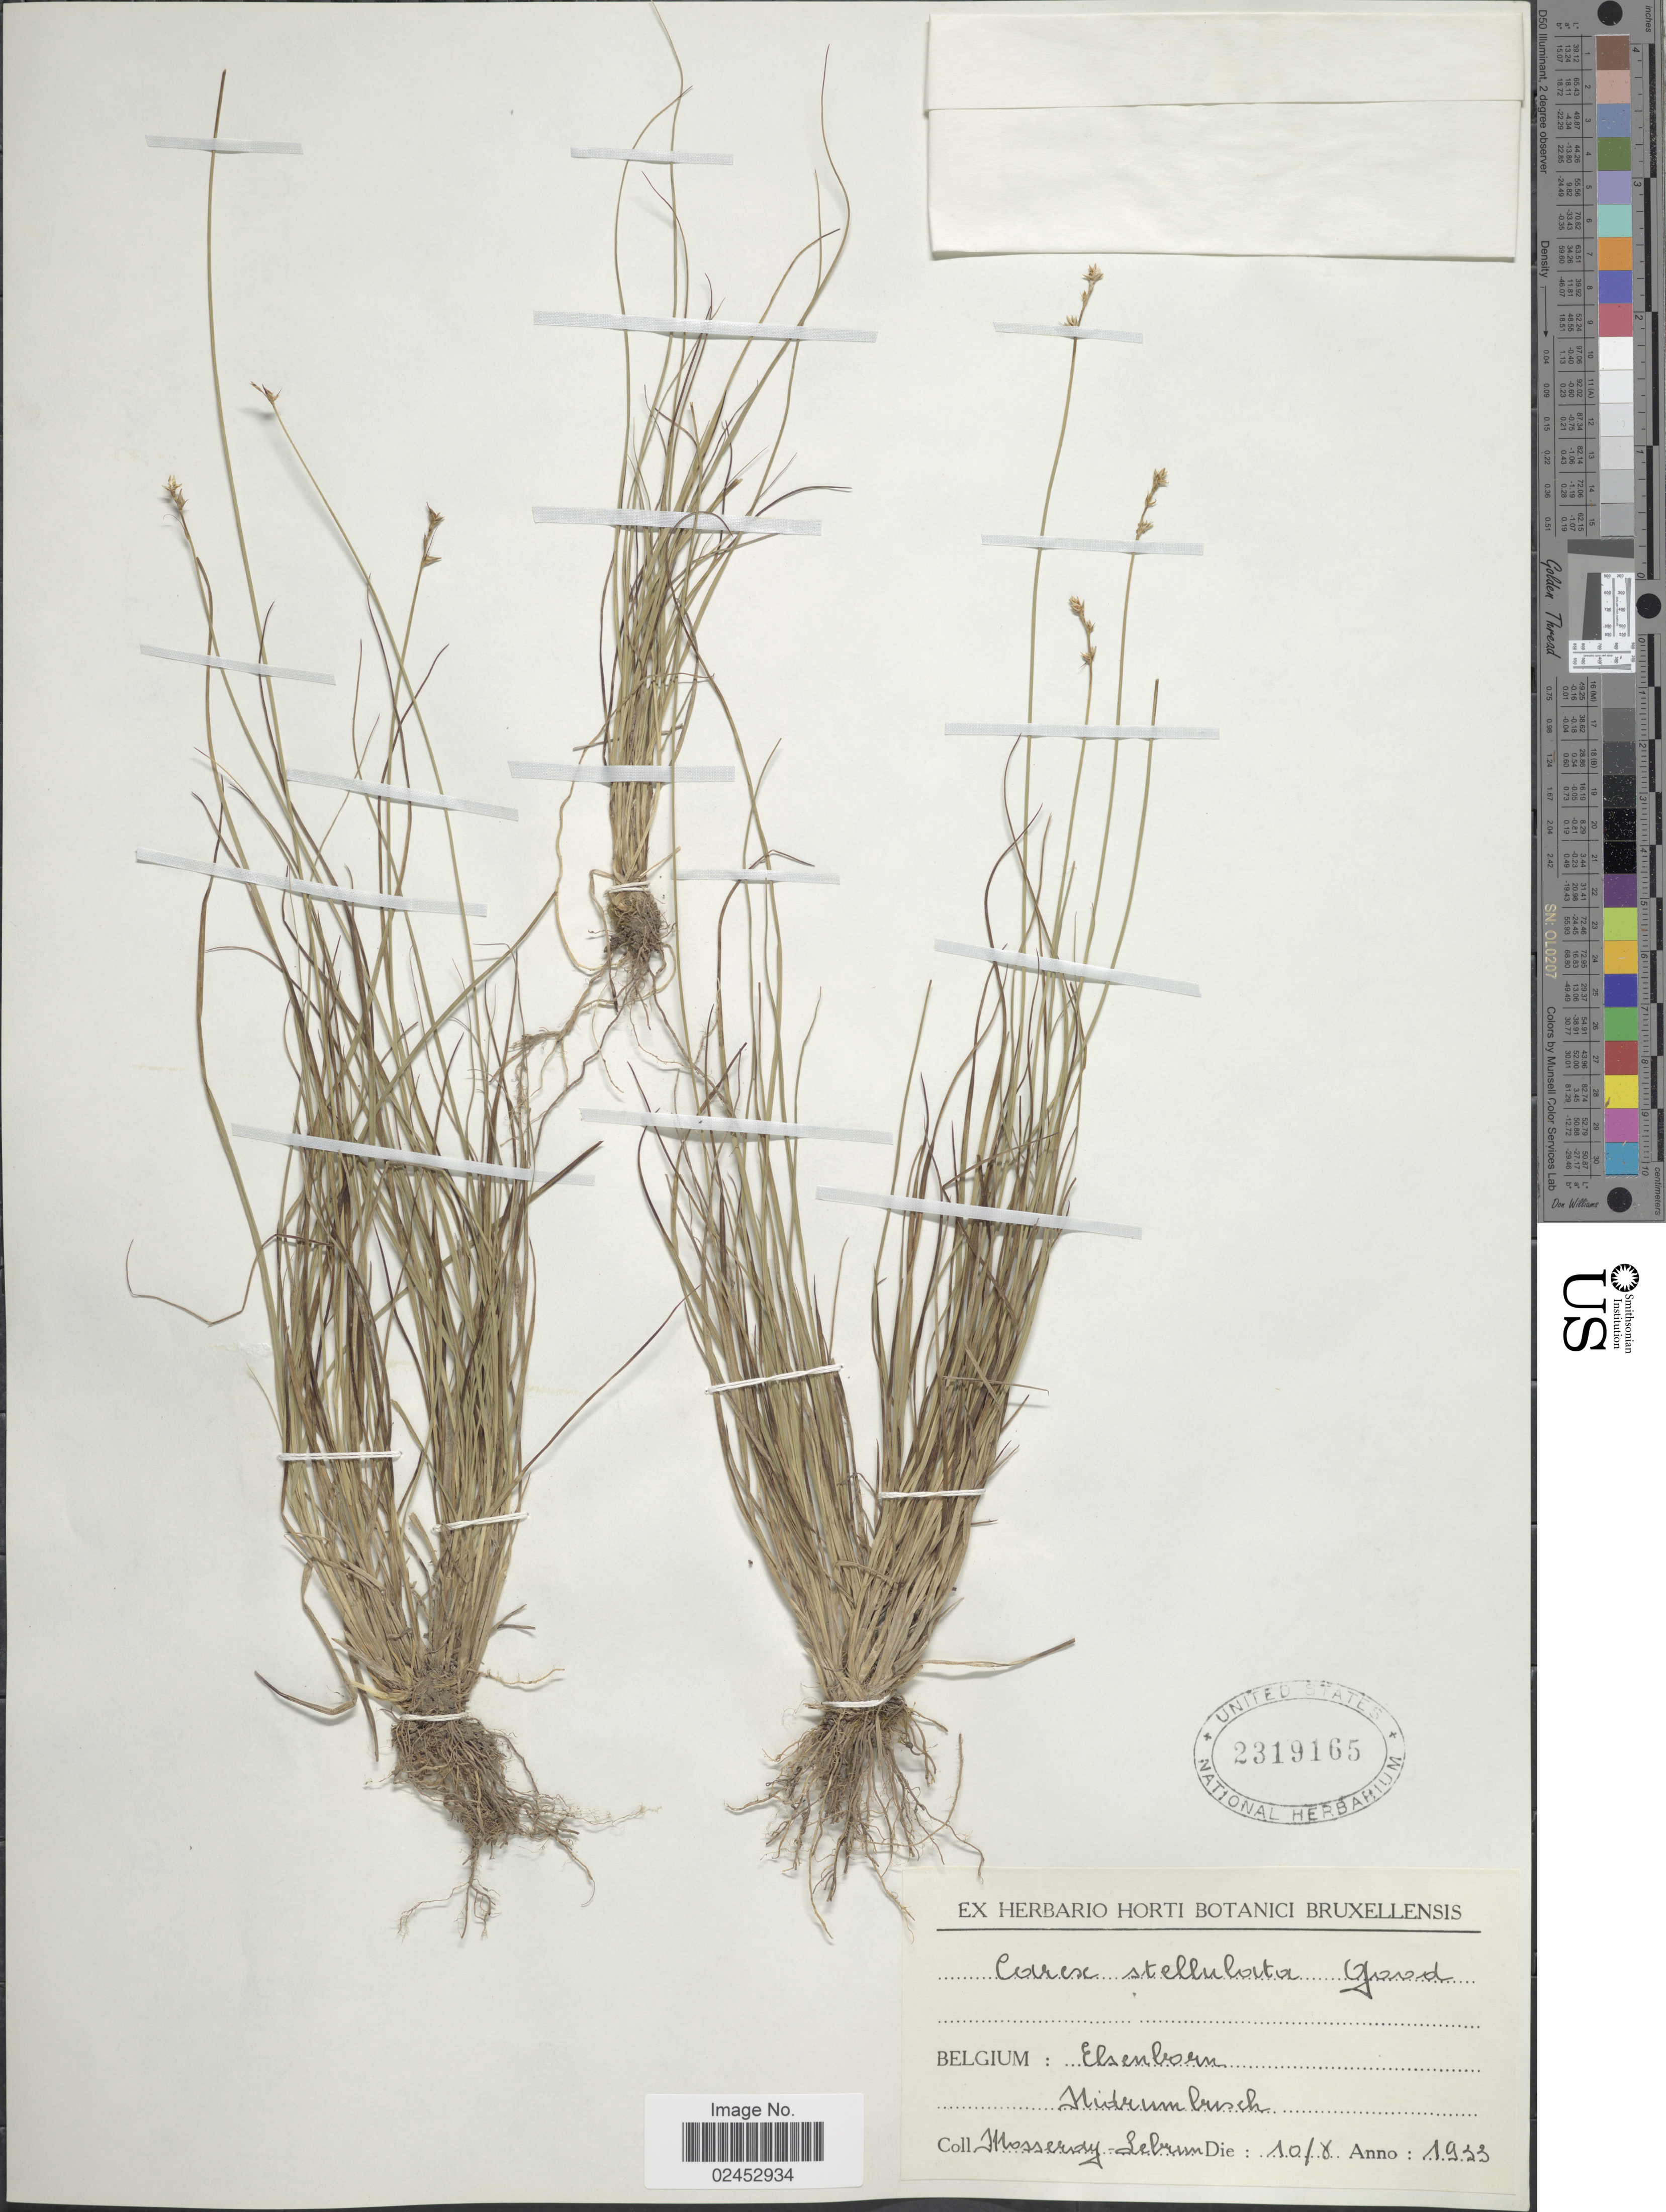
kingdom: Plantae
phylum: Tracheophyta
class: Liliopsida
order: Poales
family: Cyperaceae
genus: Carex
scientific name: Carex echinata subsp. echinata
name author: Murray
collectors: Mosseray & J.A. Lebrun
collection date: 1933-10-10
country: Belgium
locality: Elsenborn [interpreted], Nidrumbusch. [interpreted]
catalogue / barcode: US 2319165